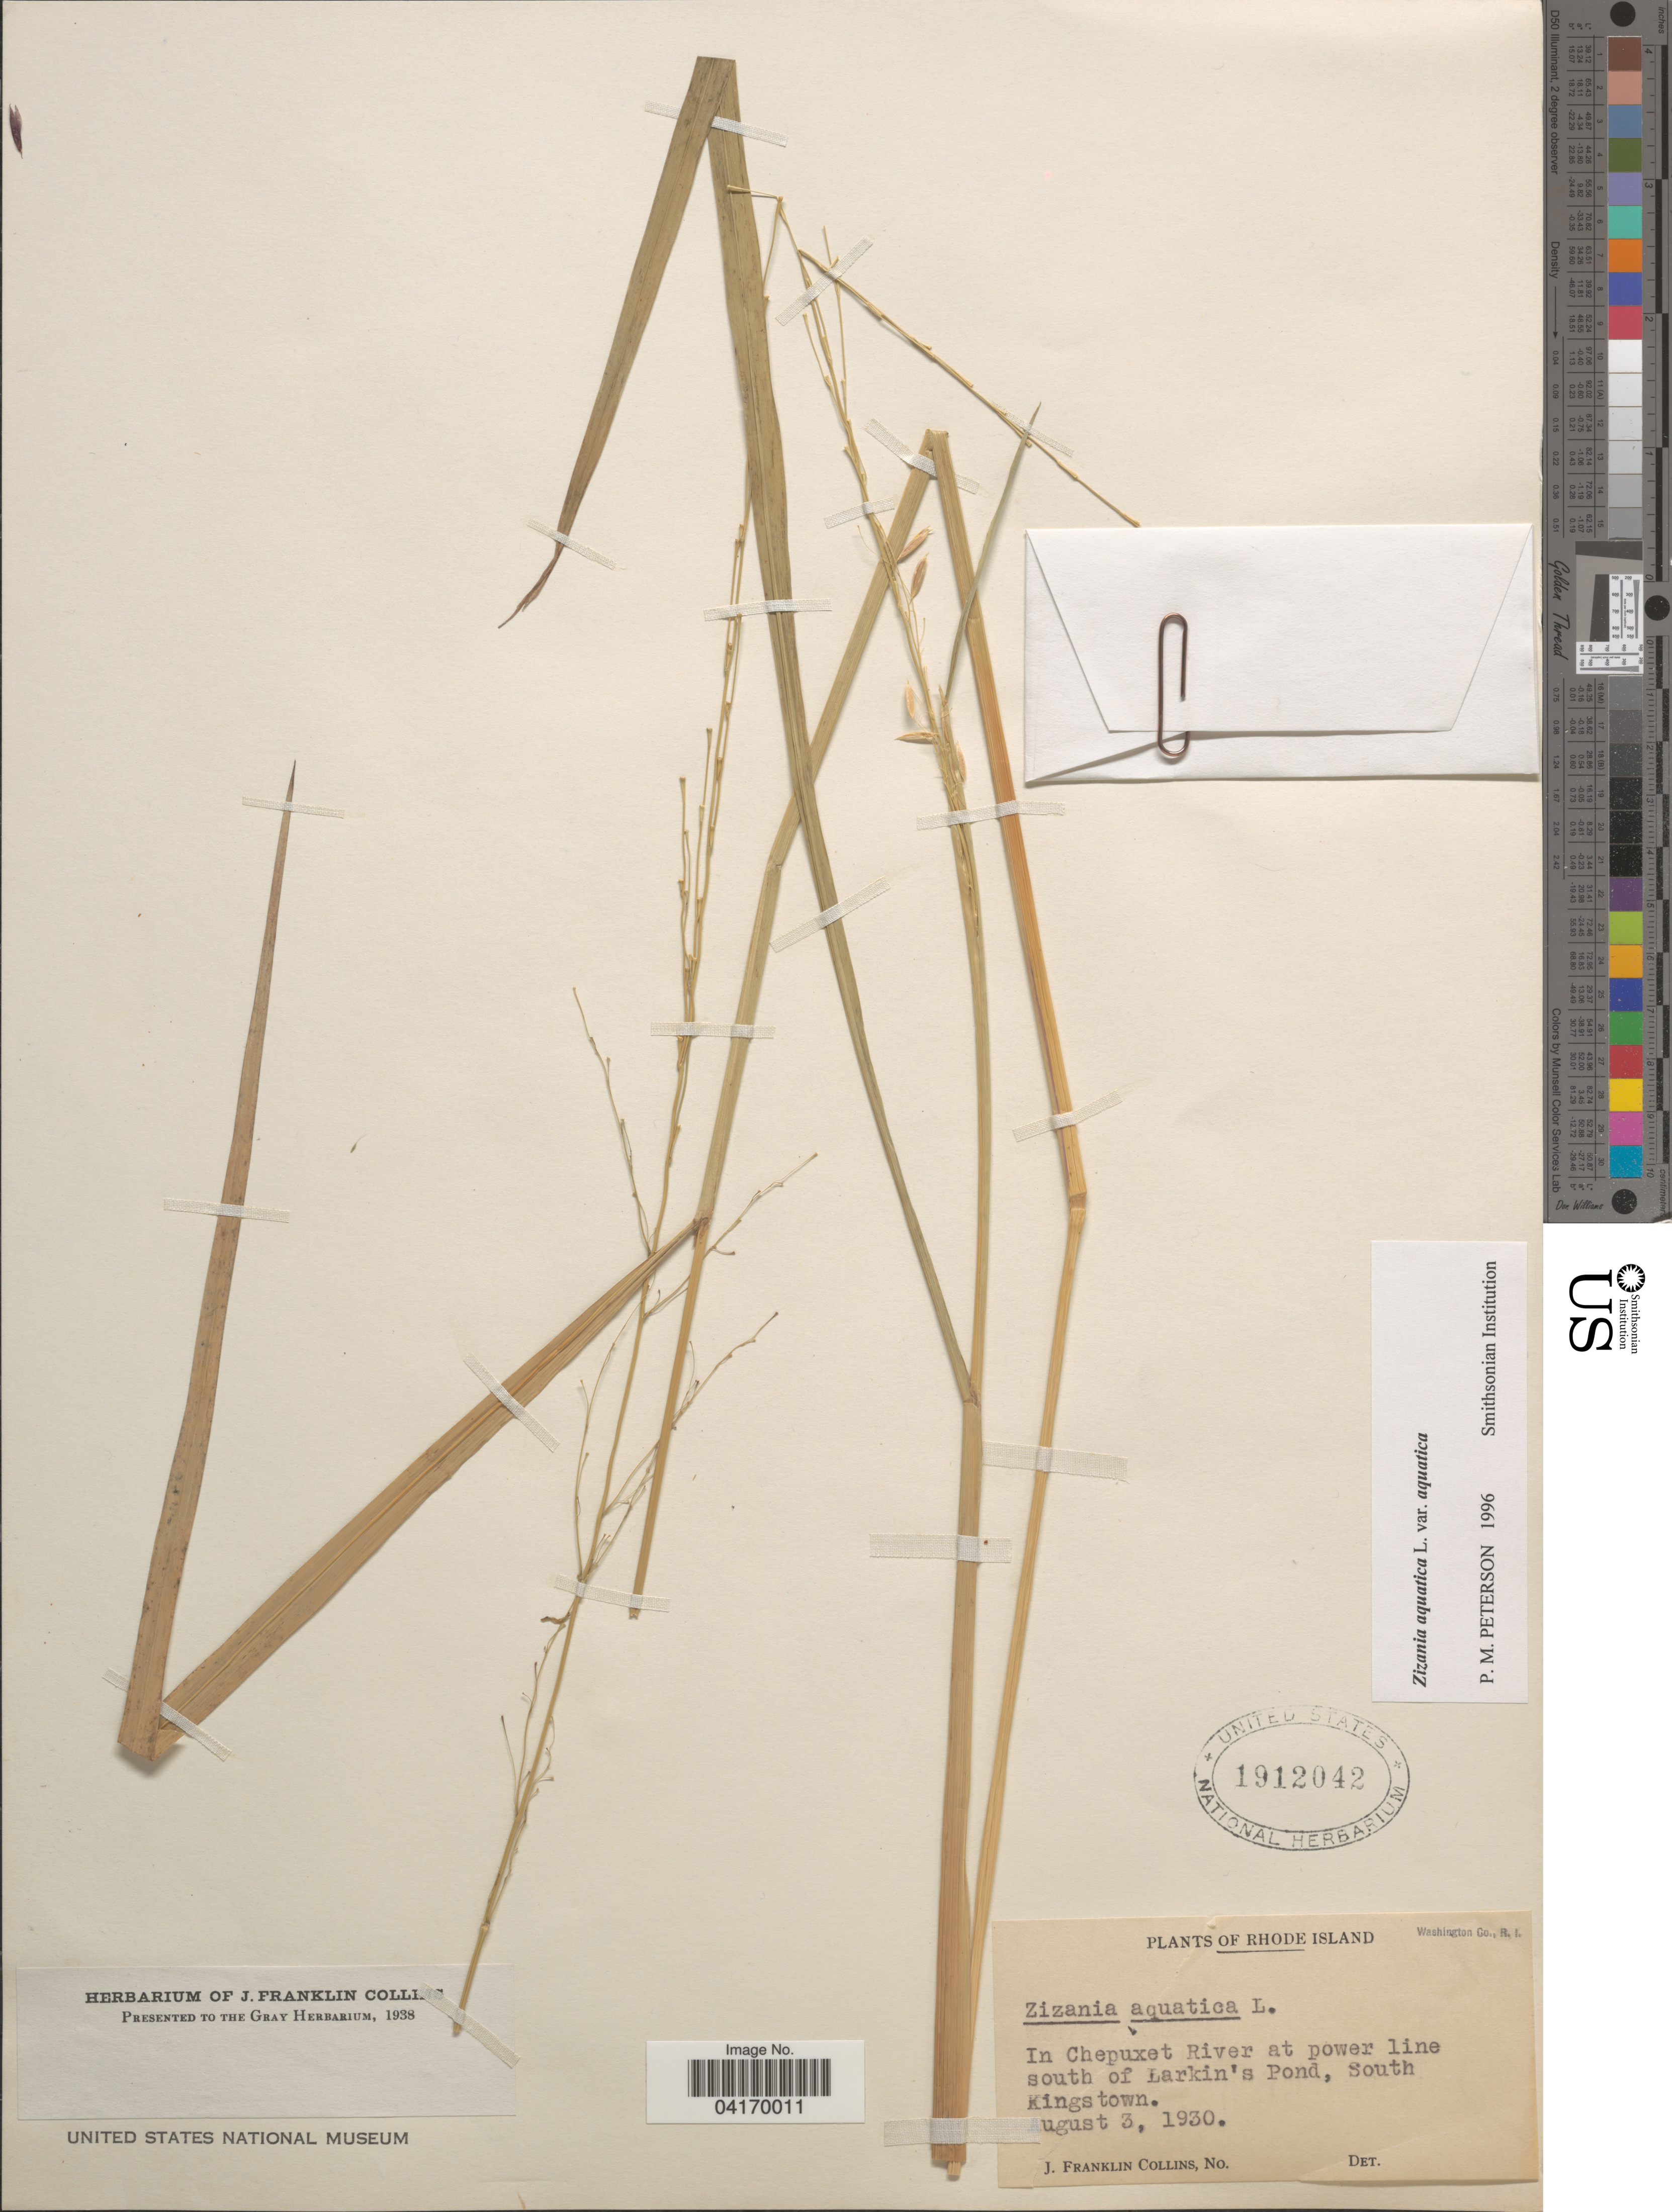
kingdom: Plantae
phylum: Tracheophyta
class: Liliopsida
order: Poales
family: Poaceae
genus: Zizania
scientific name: Zizania aquatica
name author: L.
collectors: J. Collins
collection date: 1930-08-03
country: United States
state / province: Rhode Island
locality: In Chepuxet River at power line south of Larkin's Pond, South Kingstown.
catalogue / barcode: US 1912042